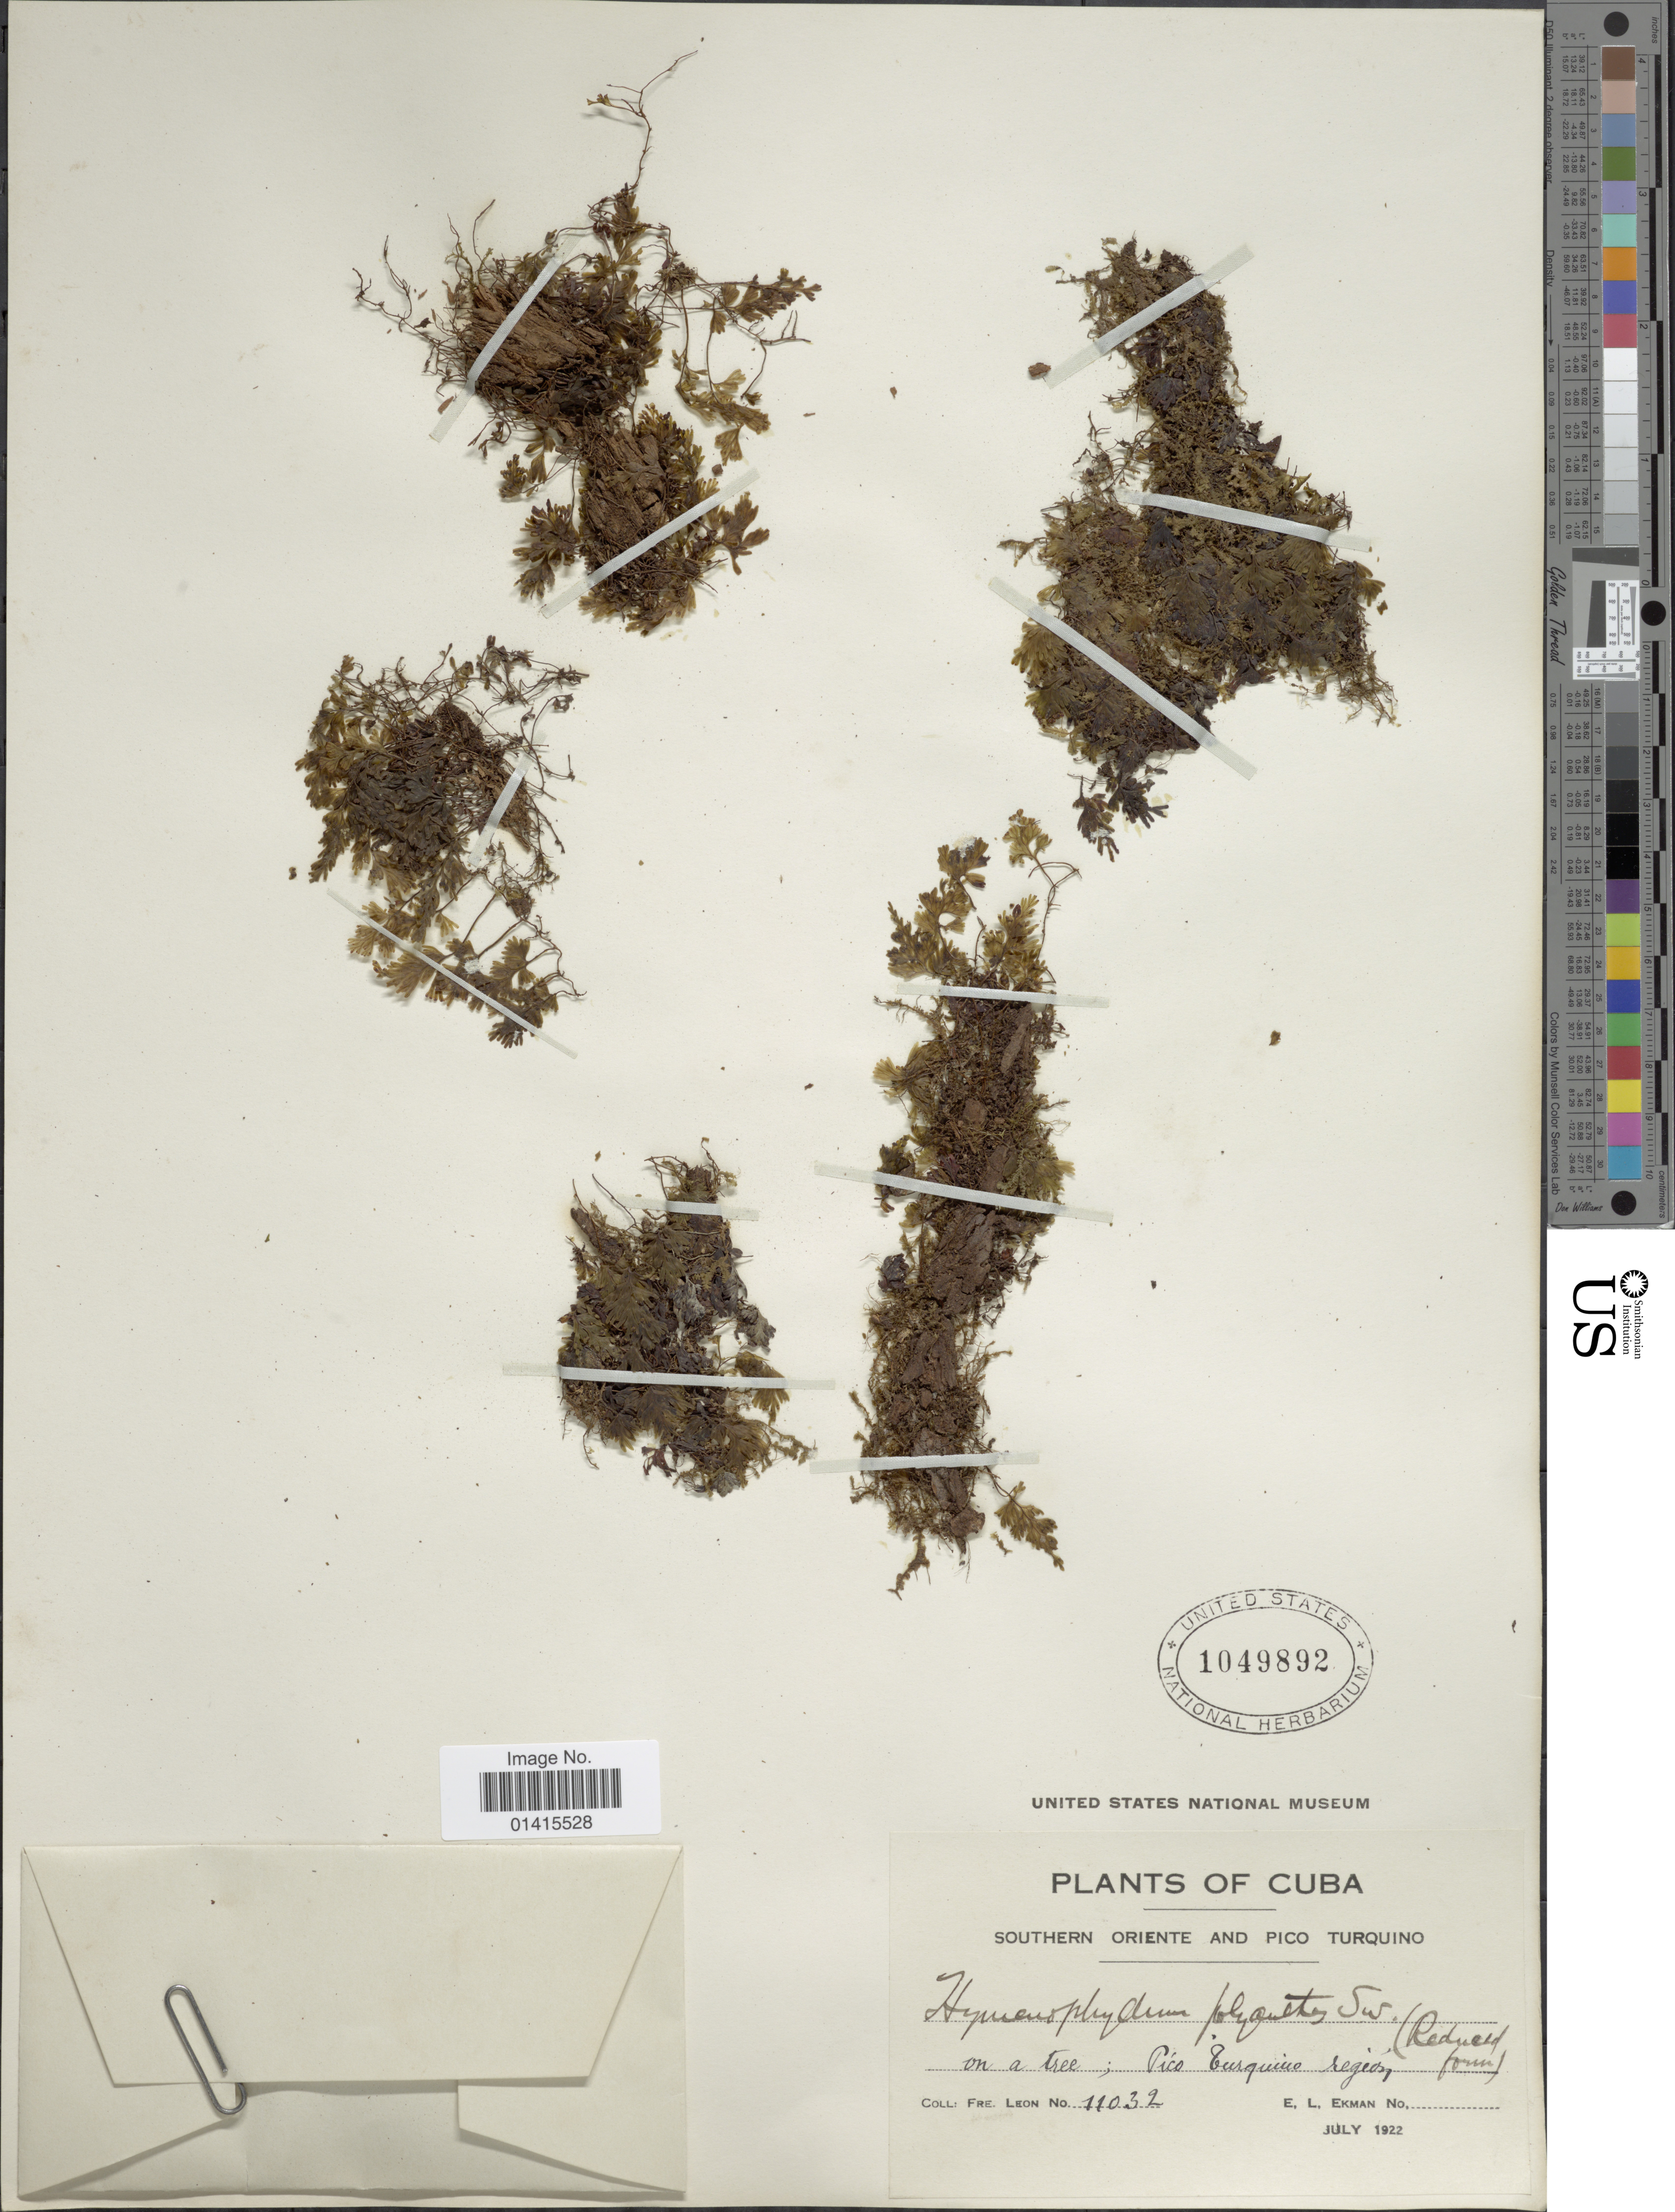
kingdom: Plantae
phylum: Tracheophyta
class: Polypodiopsida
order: Hymenophyllales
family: Hymenophyllaceae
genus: Hymenophyllum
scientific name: Hymenophyllum polyanthos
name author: (Sw.) Sw.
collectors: F. Leon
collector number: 11032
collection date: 1922-07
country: Cuba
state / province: Oriente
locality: Southern Oriente and Pico Turquino, Pico Turquino region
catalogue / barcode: US 1049892